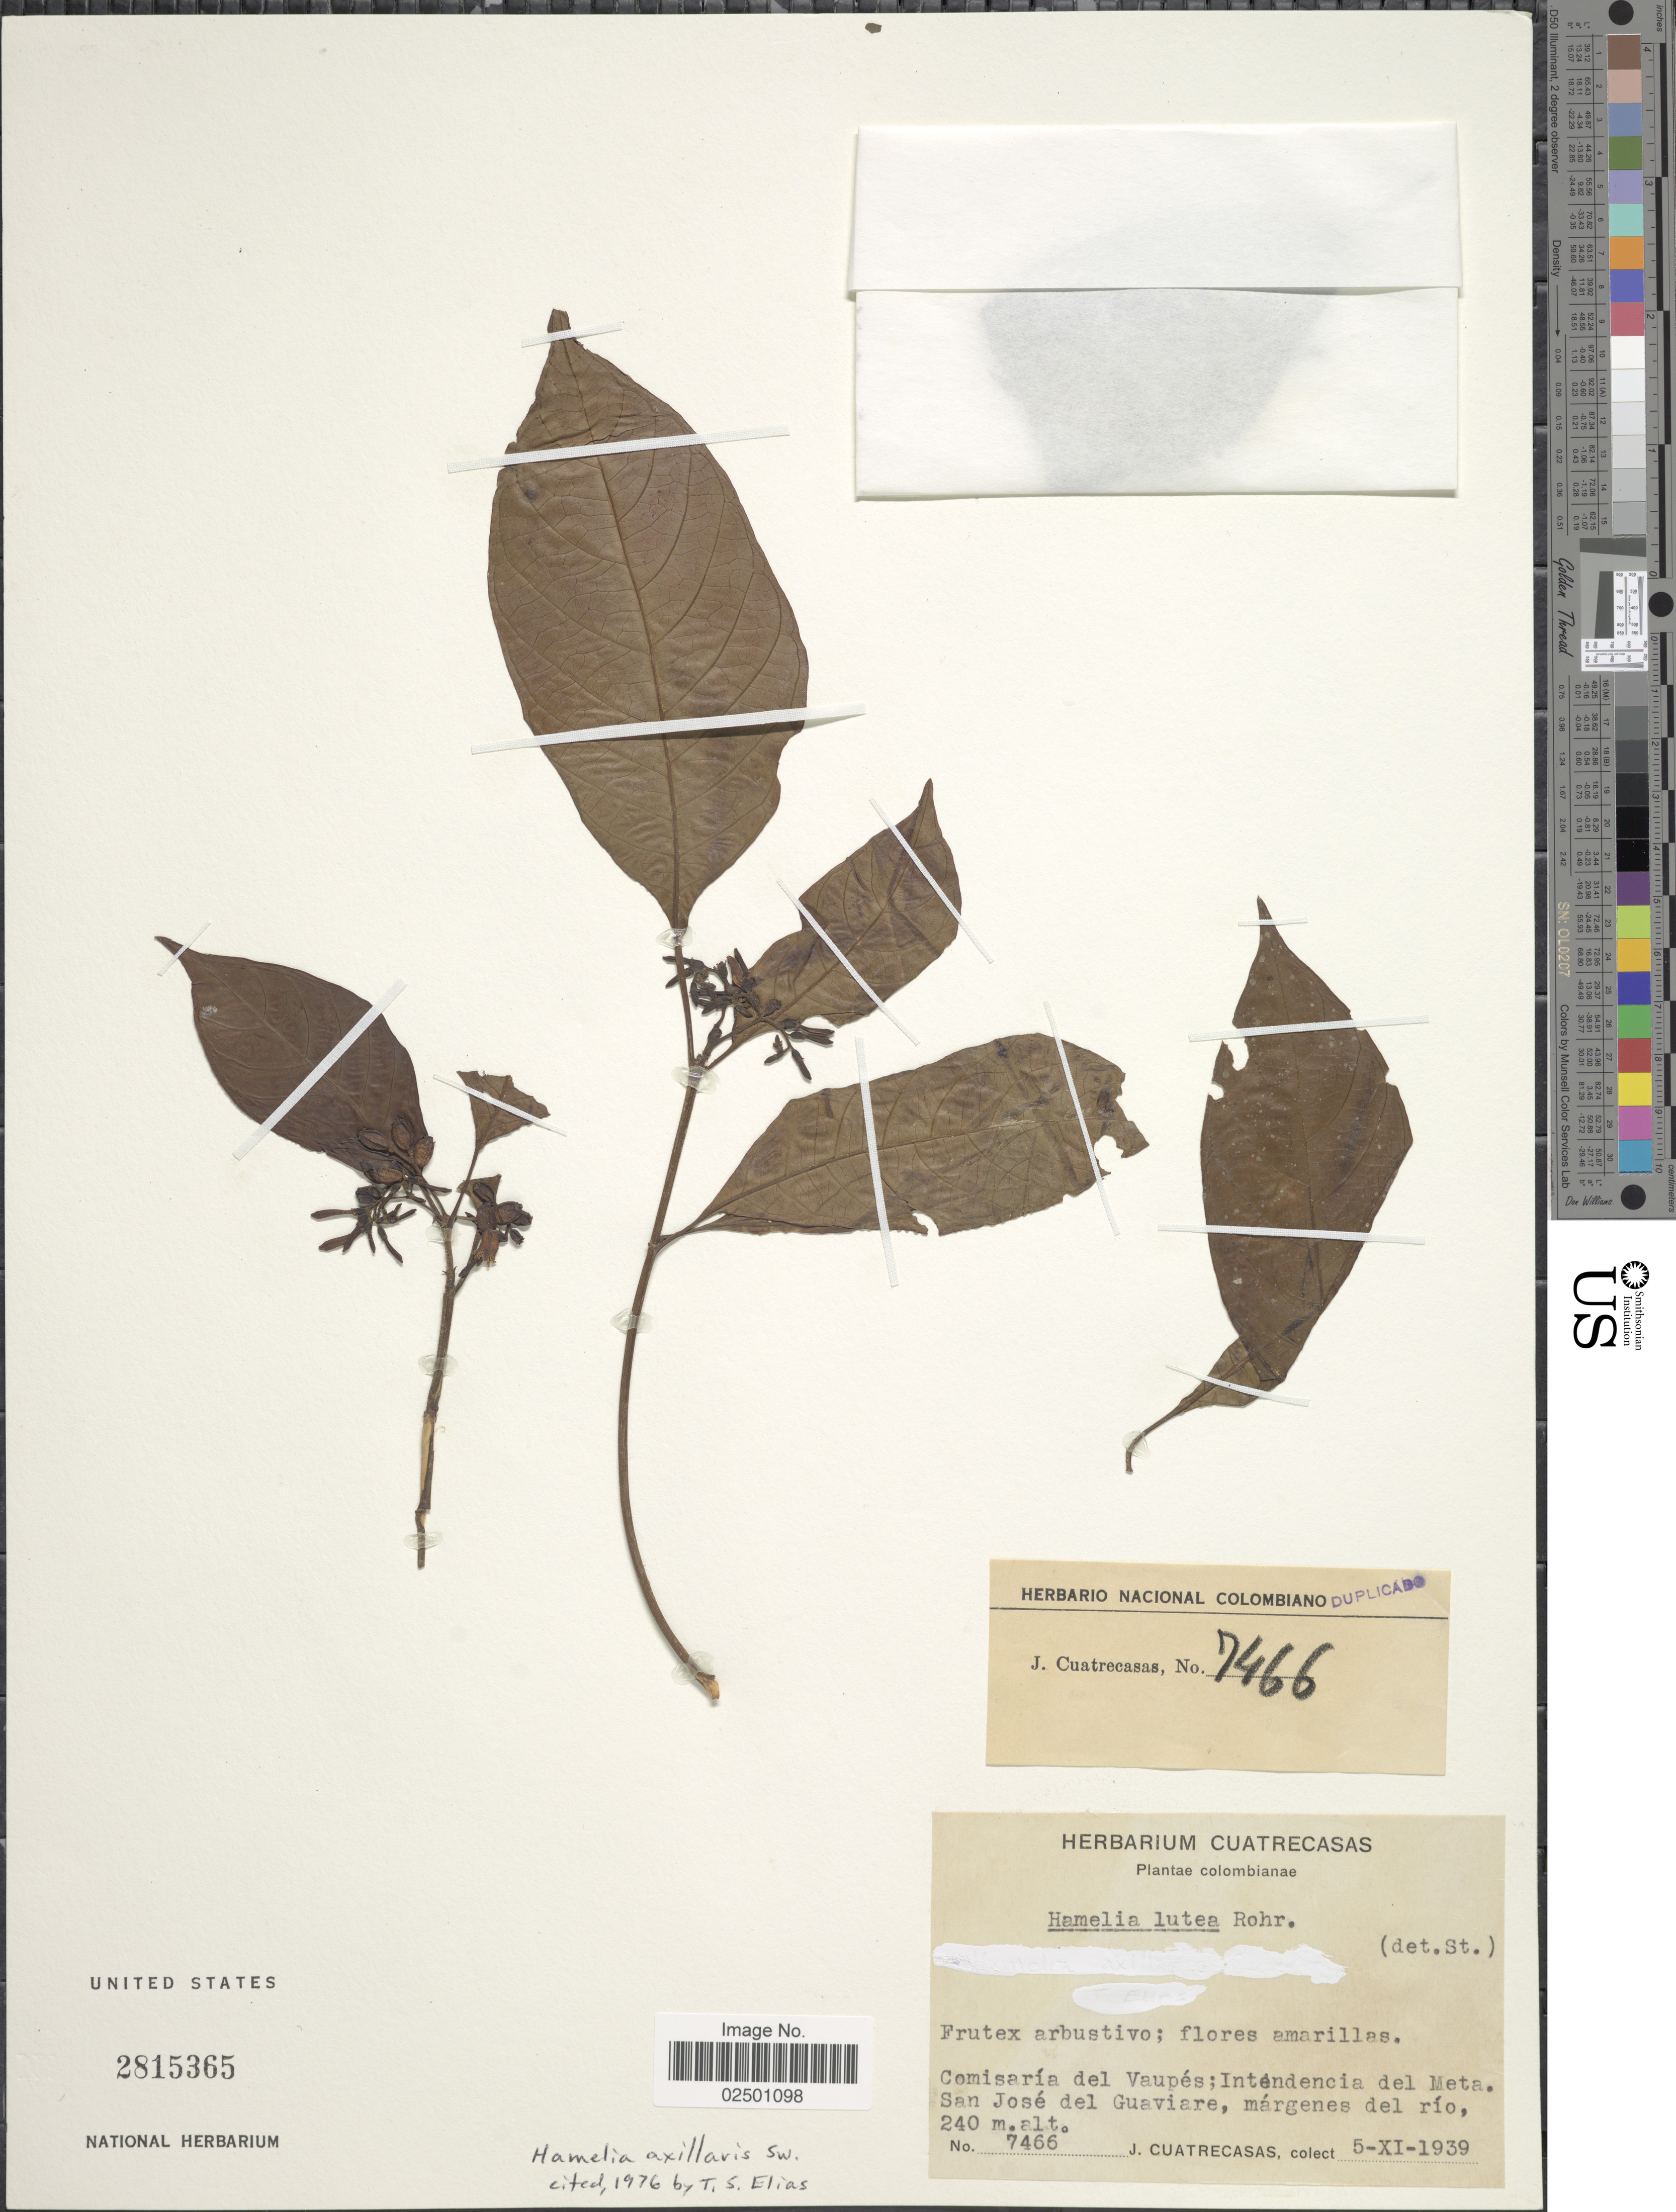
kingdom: Plantae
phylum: Tracheophyta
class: Magnoliopsida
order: Gentianales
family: Rubiaceae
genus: Hamelia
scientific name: Hamelia axillaris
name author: Sw.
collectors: J. Cuatrecasas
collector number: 7466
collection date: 1939-11-05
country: Colombia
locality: Comisaria del Vaupes: Intendencia del Meta. San Jose del Guaviare, margenes del rio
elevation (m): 240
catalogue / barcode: US 2815365